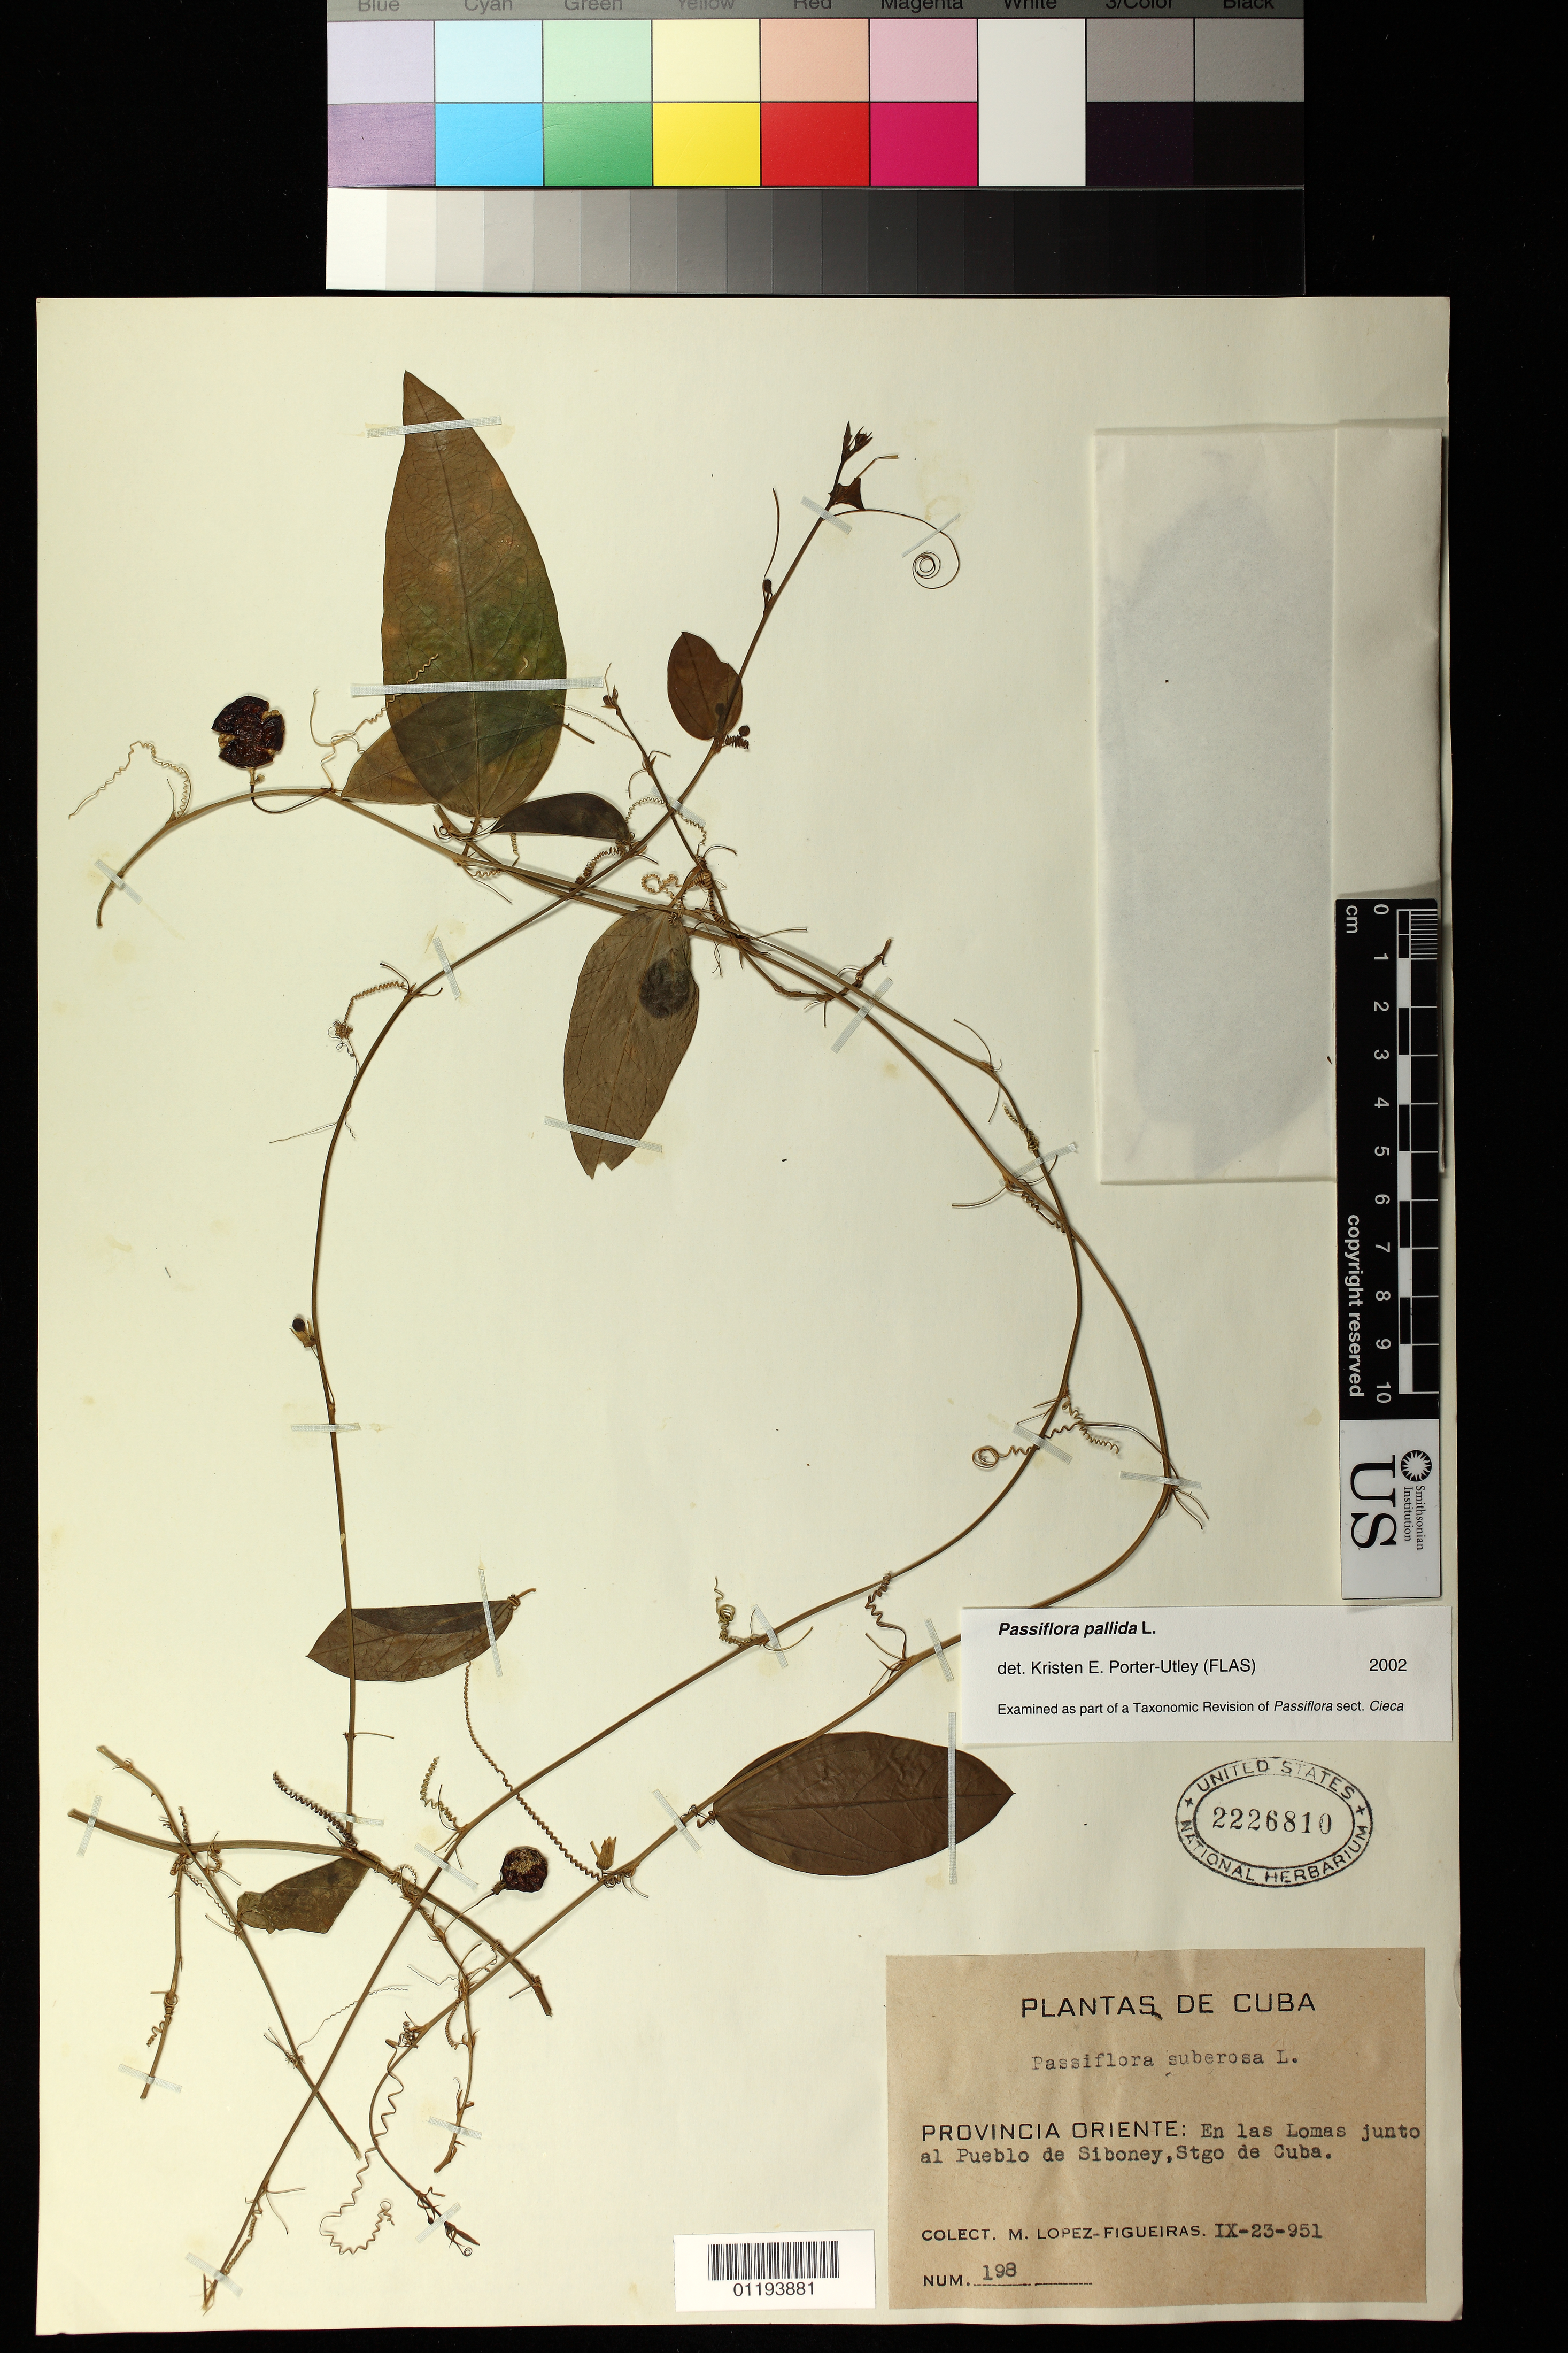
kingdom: Plantae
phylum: Tracheophyta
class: Magnoliopsida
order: Malpighiales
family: Passifloraceae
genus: Passiflora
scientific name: Passiflora pallida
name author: L.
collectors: M. López Figueiras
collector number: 198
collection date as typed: Sep 23 1951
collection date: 1951-09-23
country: Cuba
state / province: Santiago de Cuba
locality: Province Oreinte: En las Lomas junto al Pueblo de Siboney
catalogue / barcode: US 2226810